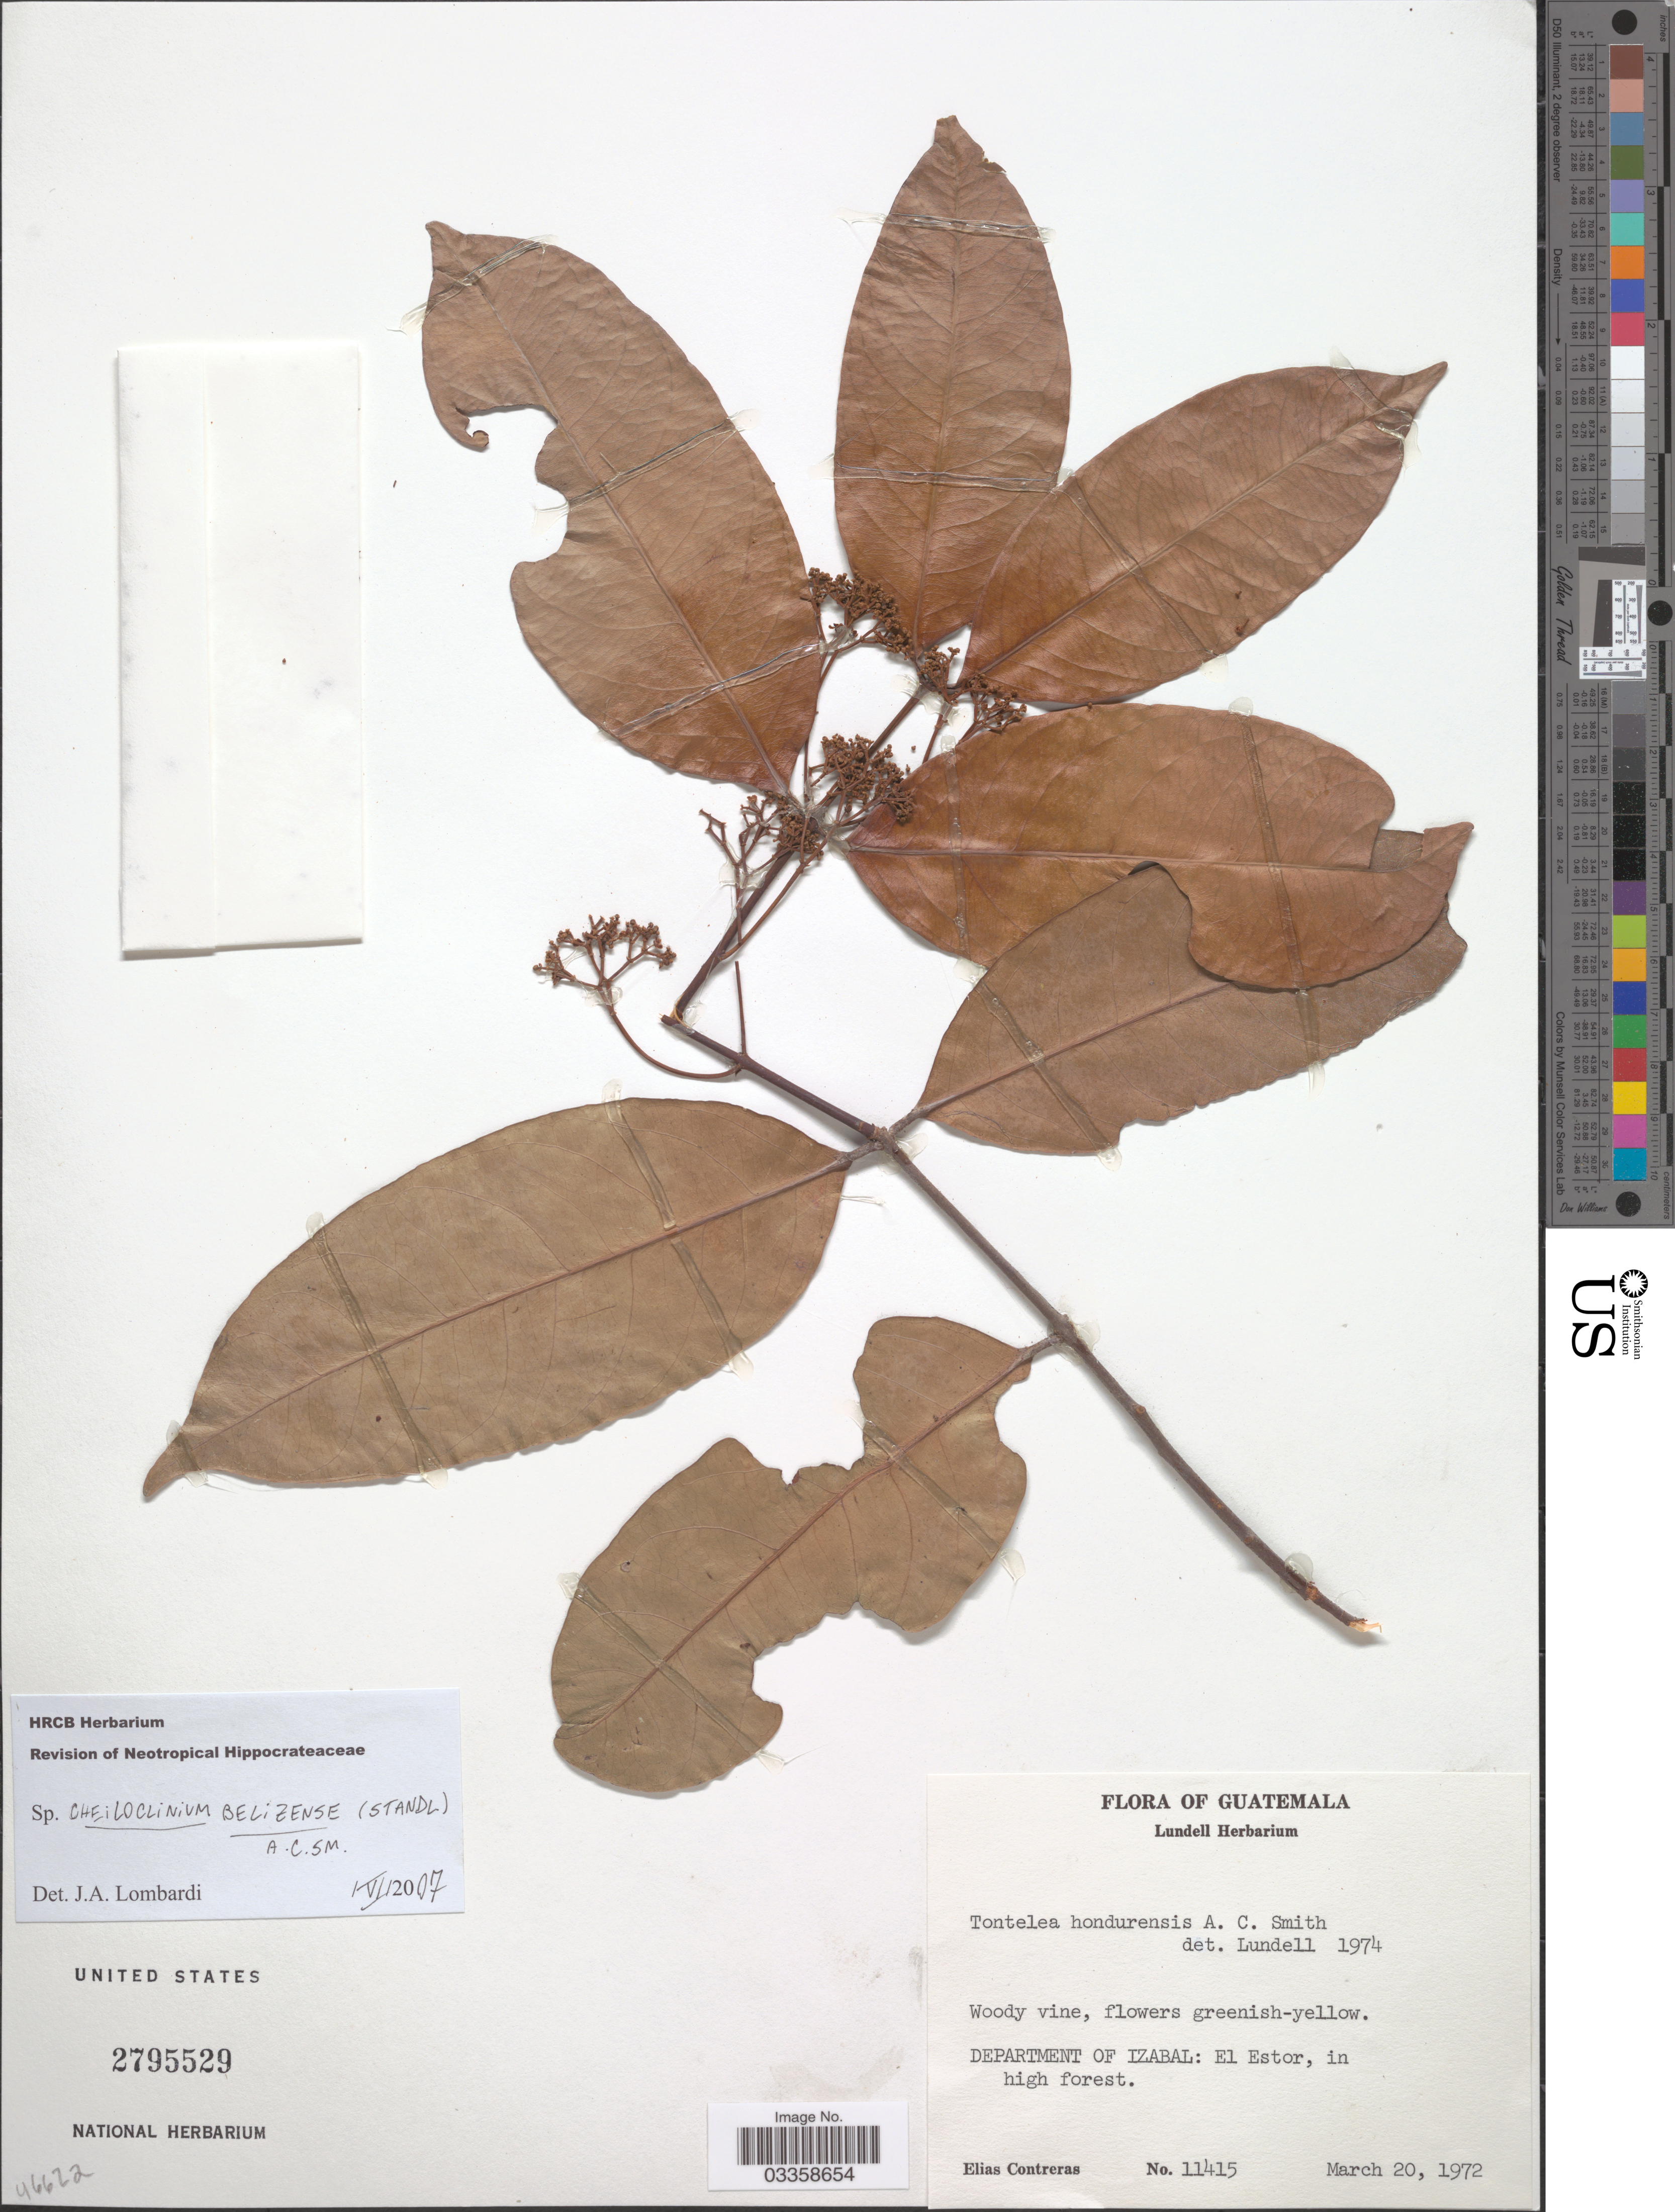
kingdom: Plantae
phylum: Tracheophyta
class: Magnoliopsida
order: Celastrales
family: Celastraceae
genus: Cheiloclinium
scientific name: Cheiloclinium belizense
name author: (Standl.) A.C. Sm.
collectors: E. Contreras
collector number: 11415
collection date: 1972-03-20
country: Guatemala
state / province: Izabal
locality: Department of Izabal: El Estor.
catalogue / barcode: US 2795529